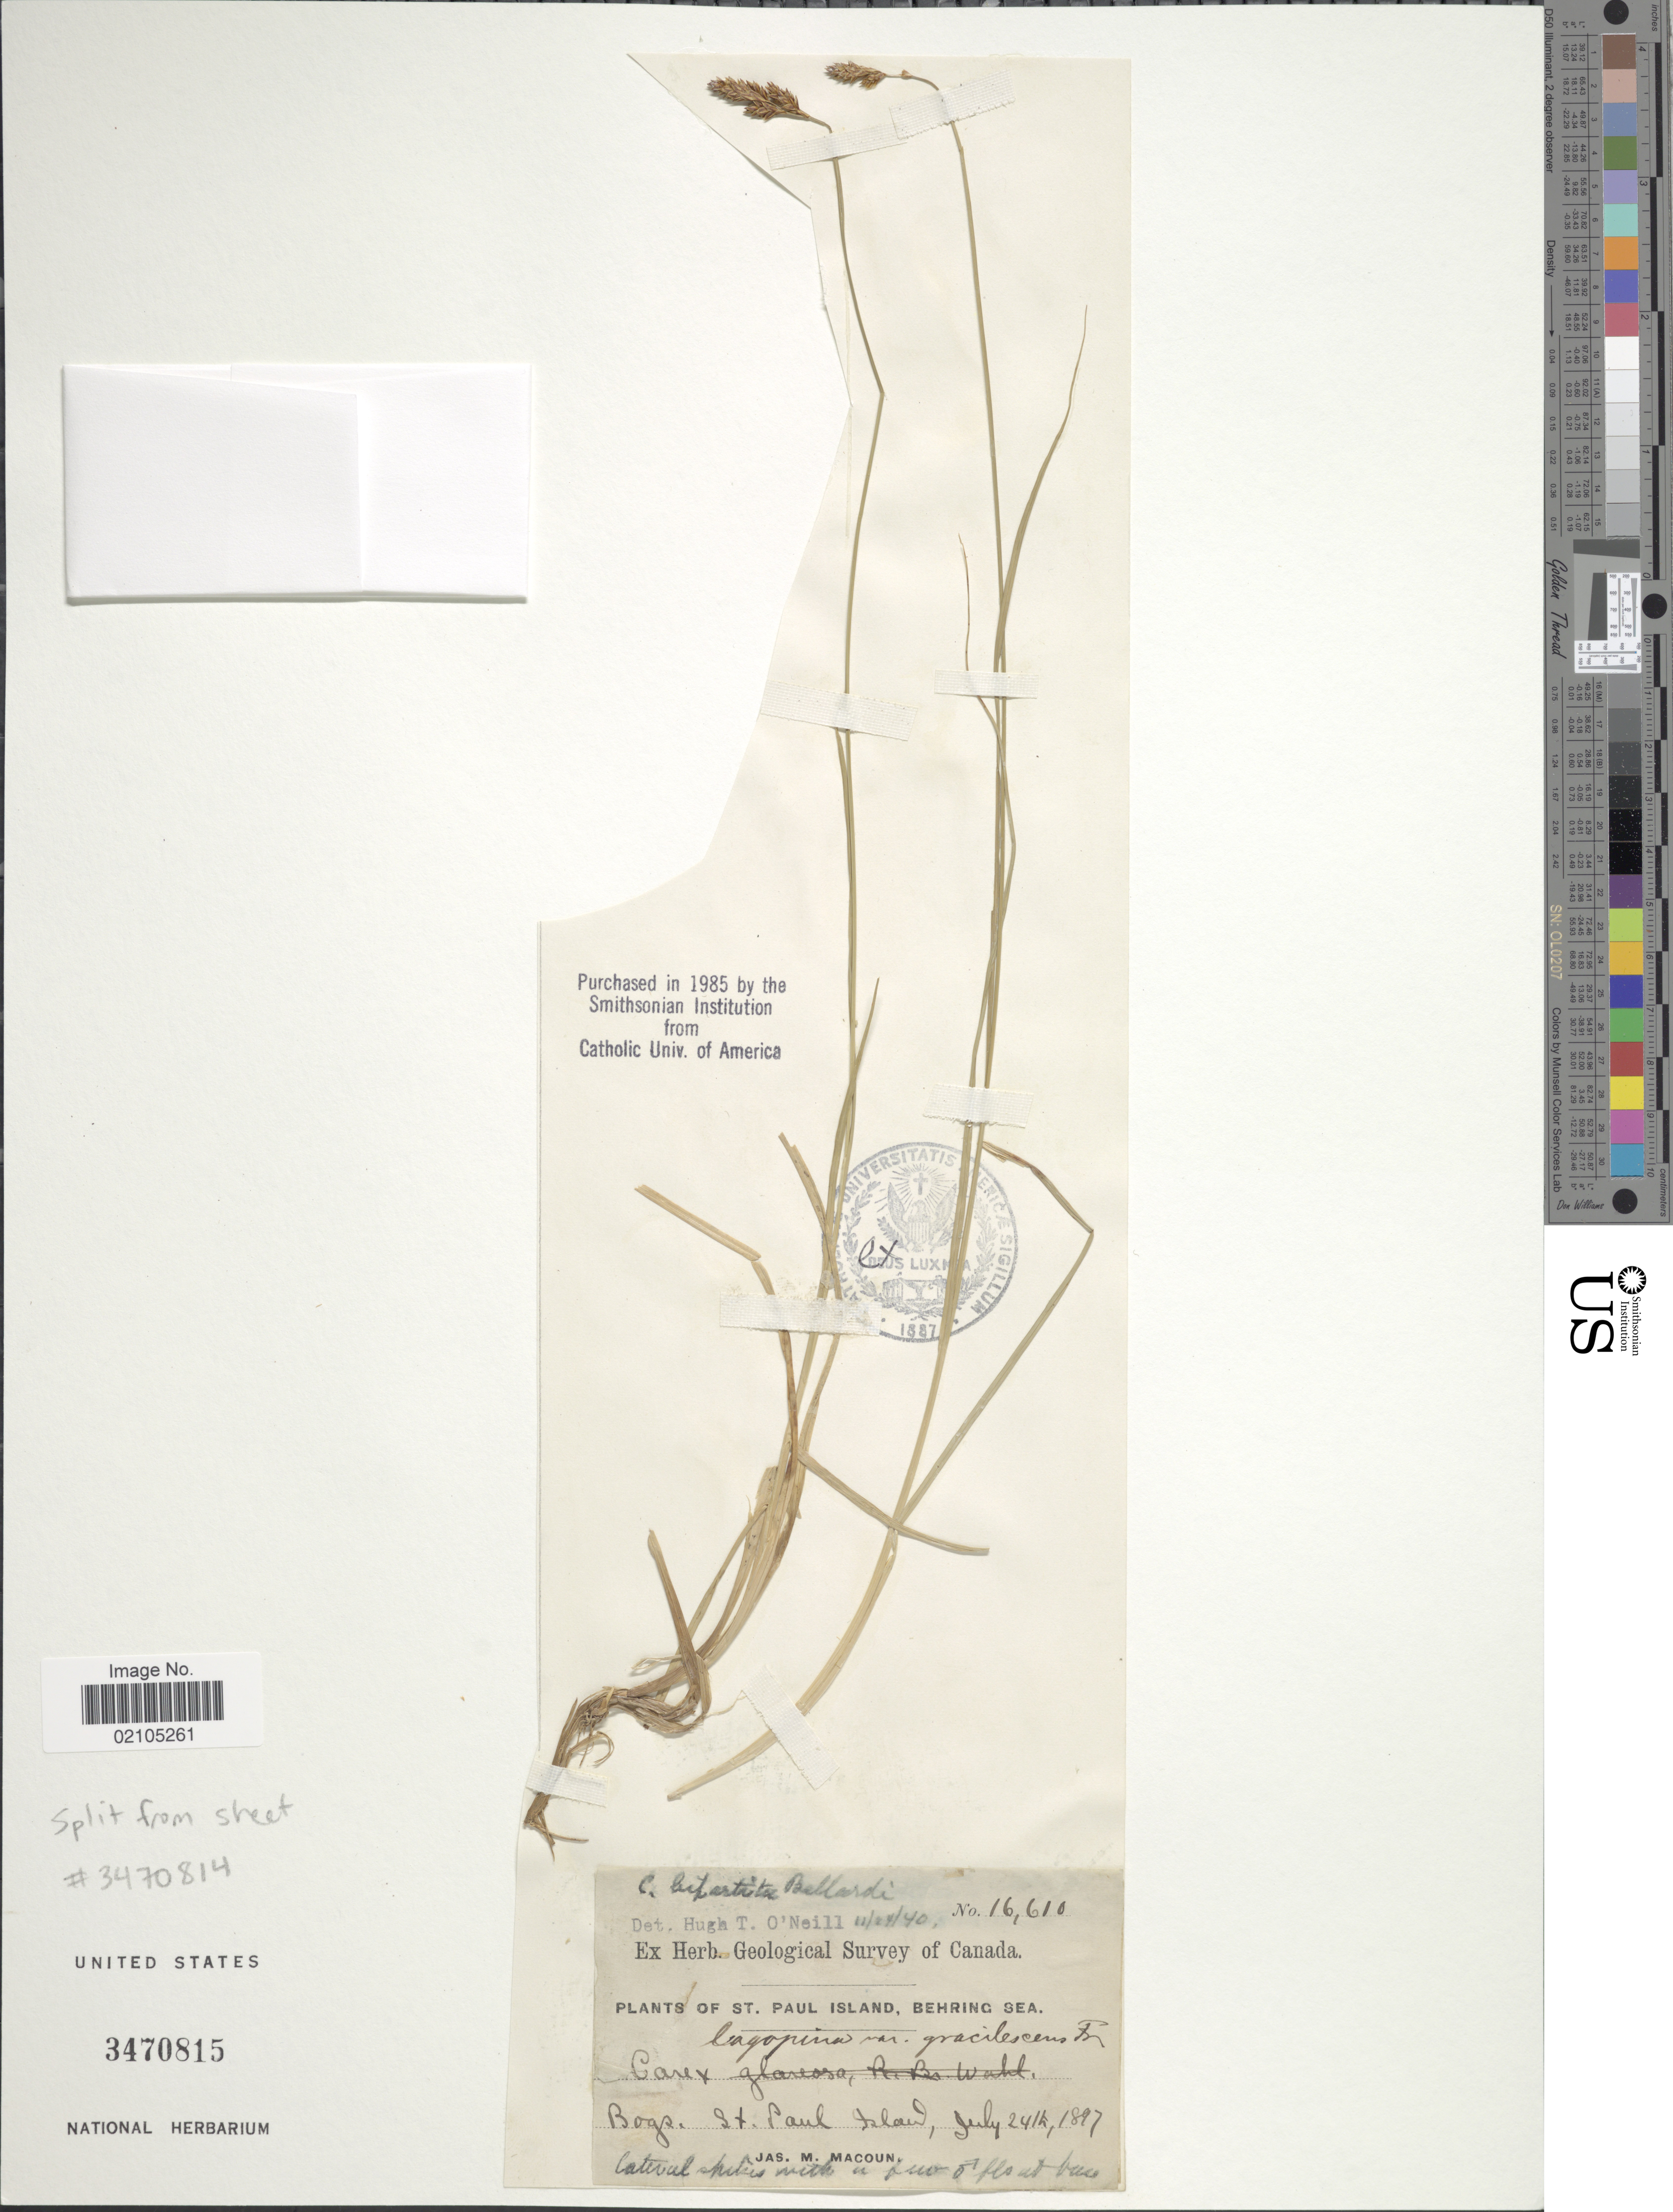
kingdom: Plantae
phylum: Tracheophyta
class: Liliopsida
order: Poales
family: Cyperaceae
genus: Carex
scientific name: Carex lachenalii subsp. lachenalii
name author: Schkuhr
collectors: J. M. Macoun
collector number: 16610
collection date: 1897-07-24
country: United States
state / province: Alaska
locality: St. Paul Island. , Behring Sea.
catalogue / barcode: US 3470815